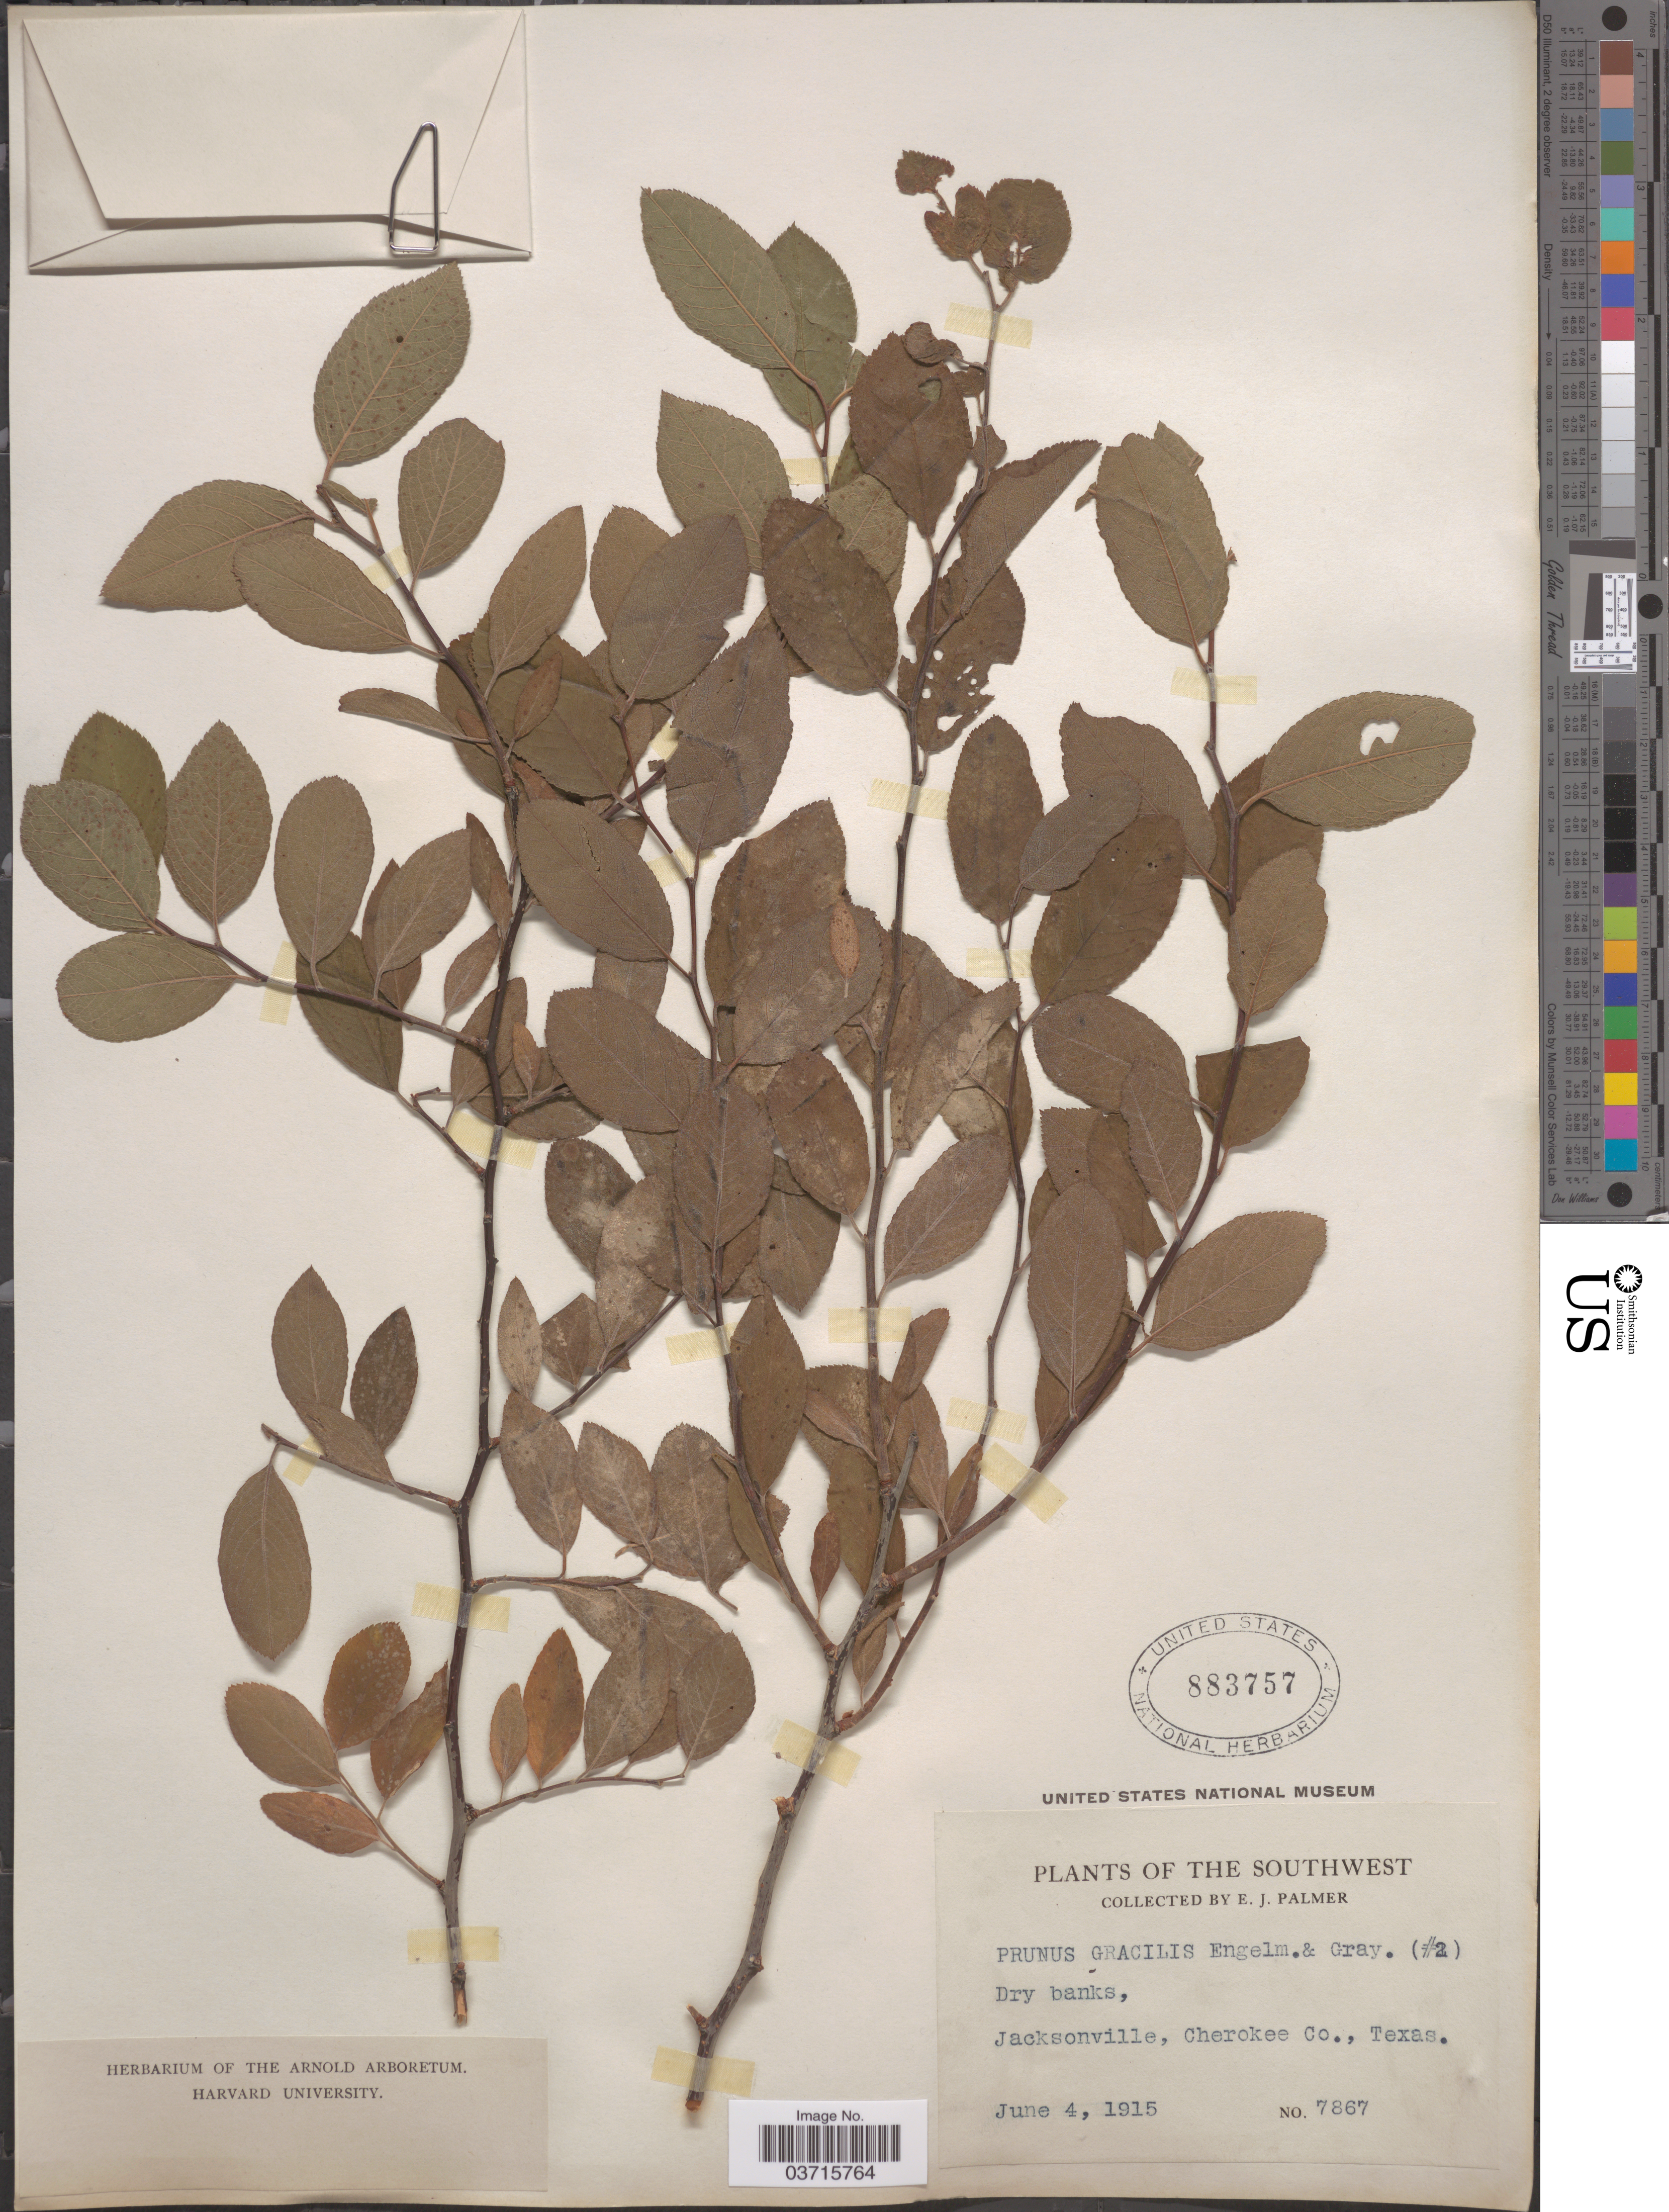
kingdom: Plantae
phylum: Tracheophyta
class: Magnoliopsida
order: Rosales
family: Rosaceae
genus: Prunus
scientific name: Prunus gracilis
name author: Engelm. & A. Gray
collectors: E. J. Palmer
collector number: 7867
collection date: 1915-06-04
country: United States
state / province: Texas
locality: The Southwest. Dry banks, Jacksonville, Cherokee Co.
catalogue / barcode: US 883757